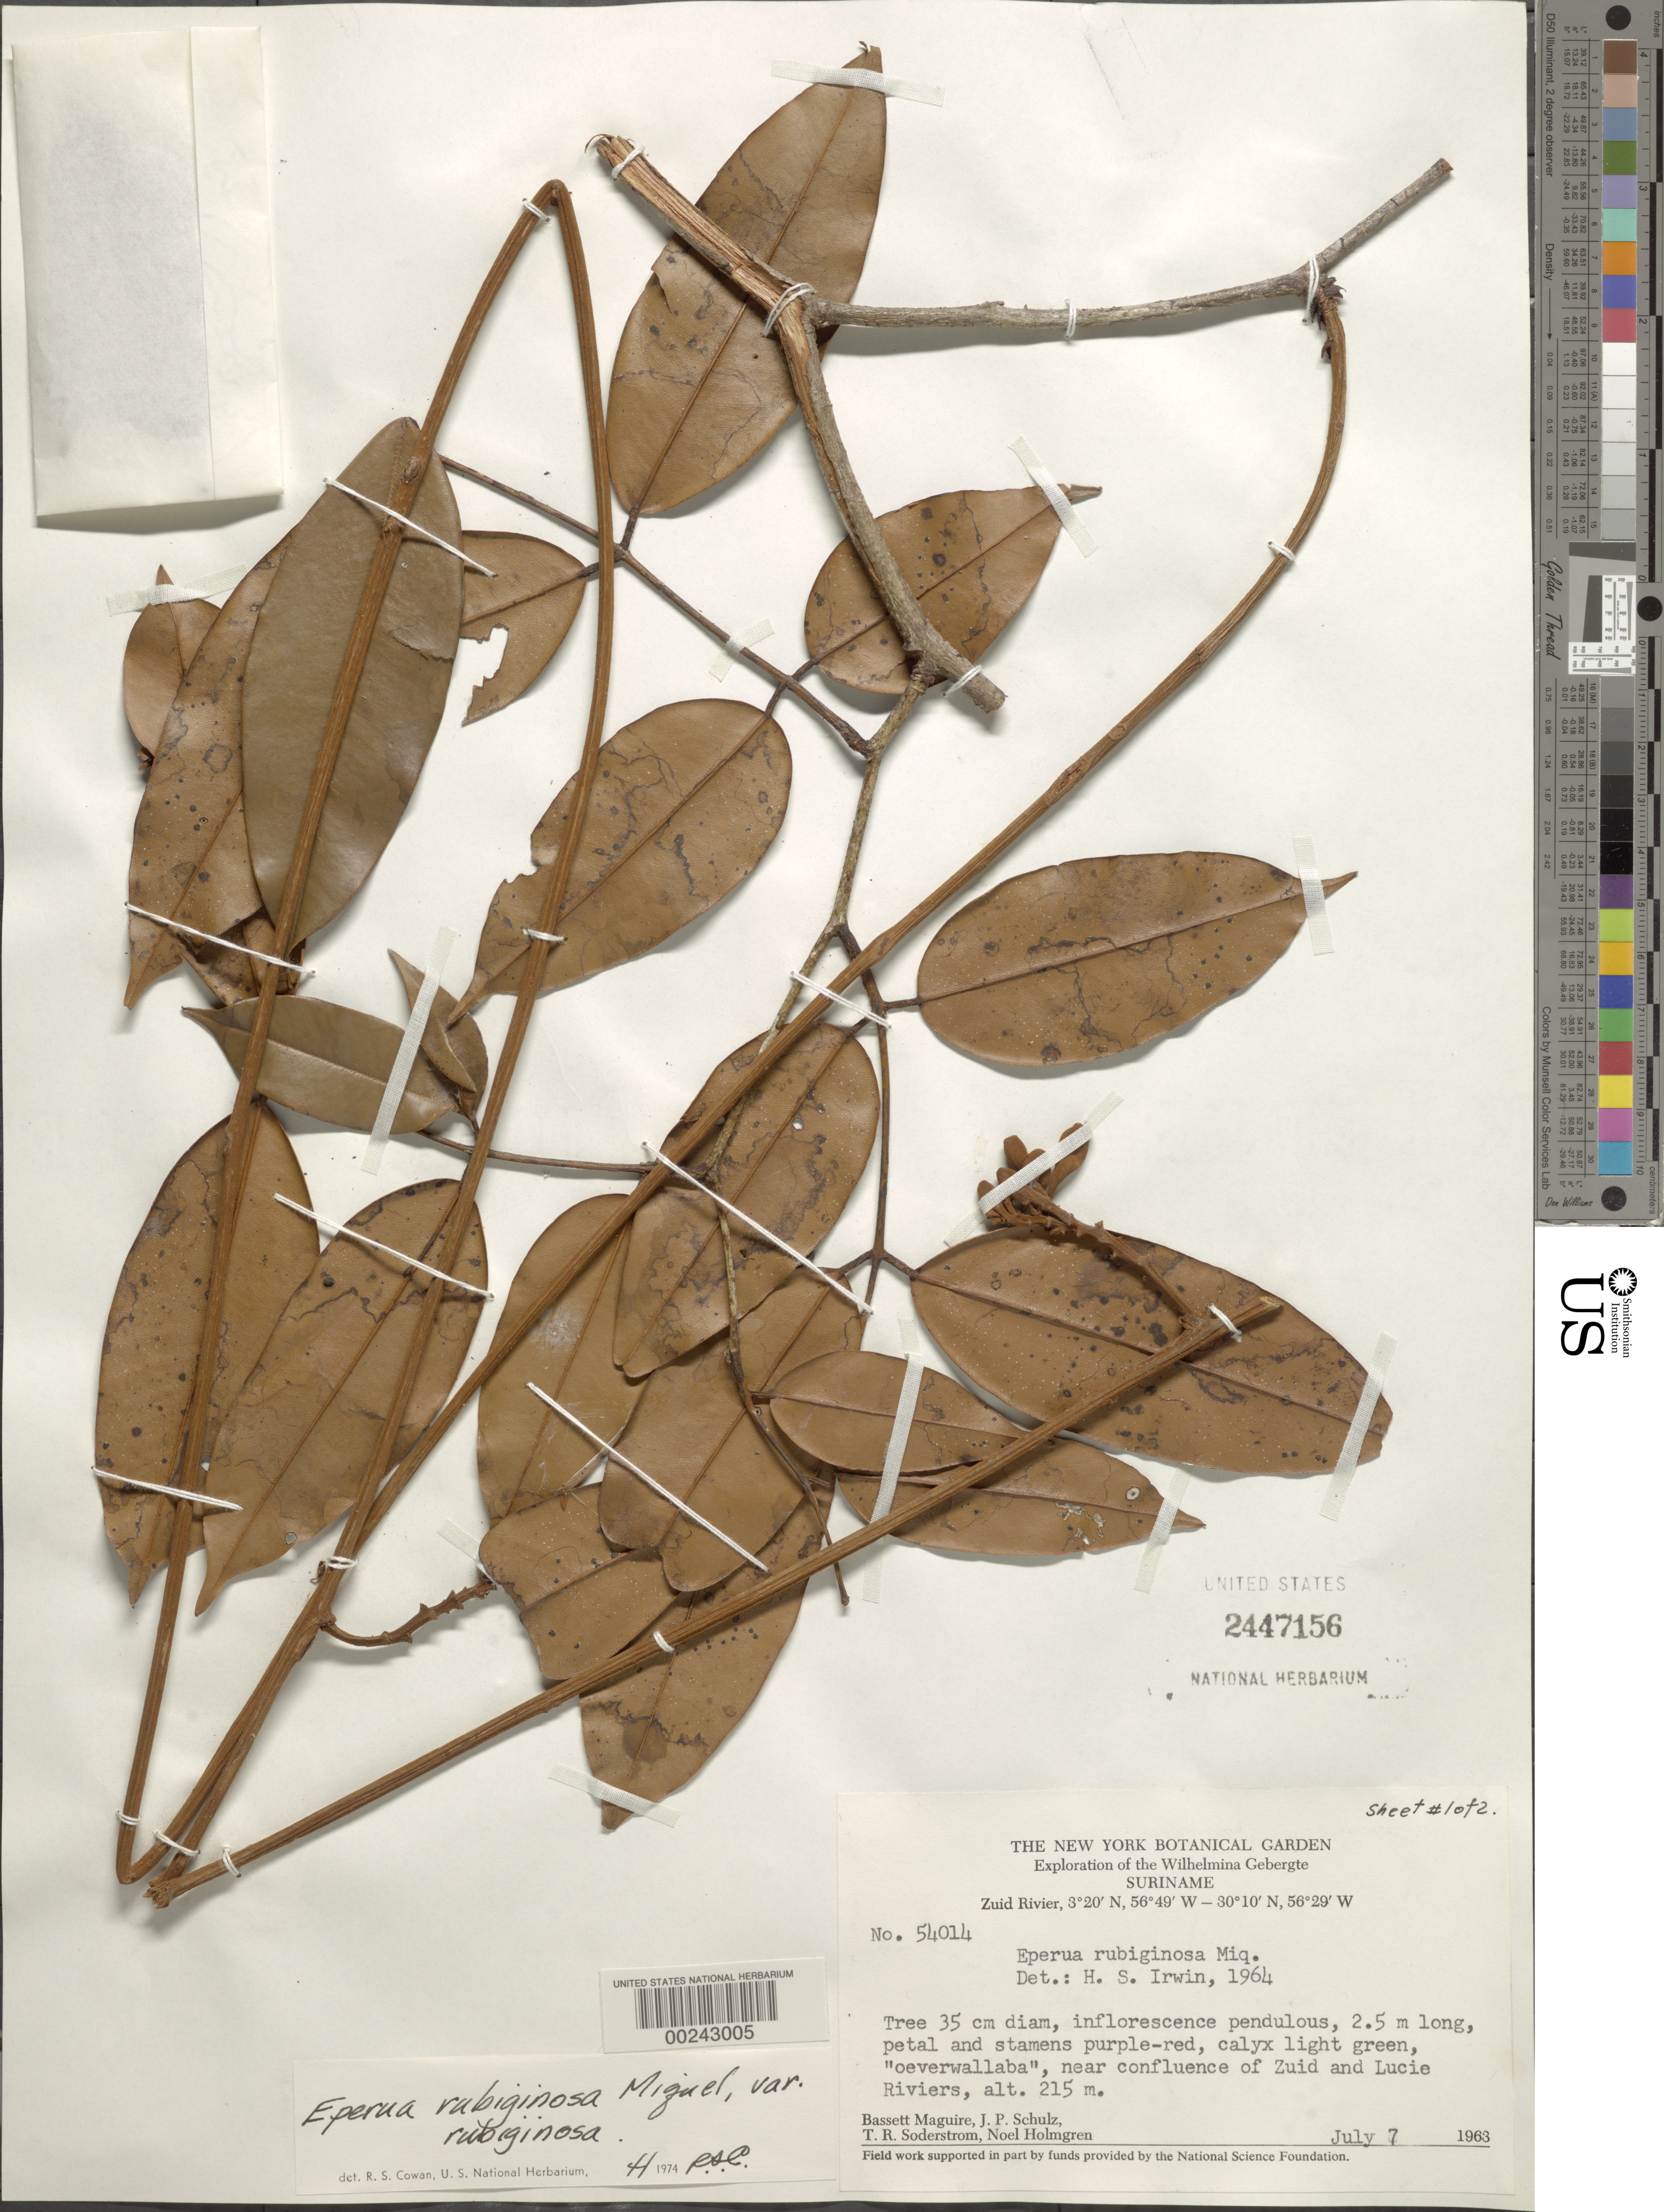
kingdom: Plantae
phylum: Tracheophyta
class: Magnoliopsida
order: Fabales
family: Fabaceae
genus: Eperua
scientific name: Eperua rubiginosa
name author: Miq.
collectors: B. Maguire, J. P. Schulz, T. R. Soderstrom & N. H. Holmgren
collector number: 54014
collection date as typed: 07 Jul 1963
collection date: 1963-07-07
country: Suriname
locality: Near conluence of zuid and lucie rivers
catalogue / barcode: US 2447156